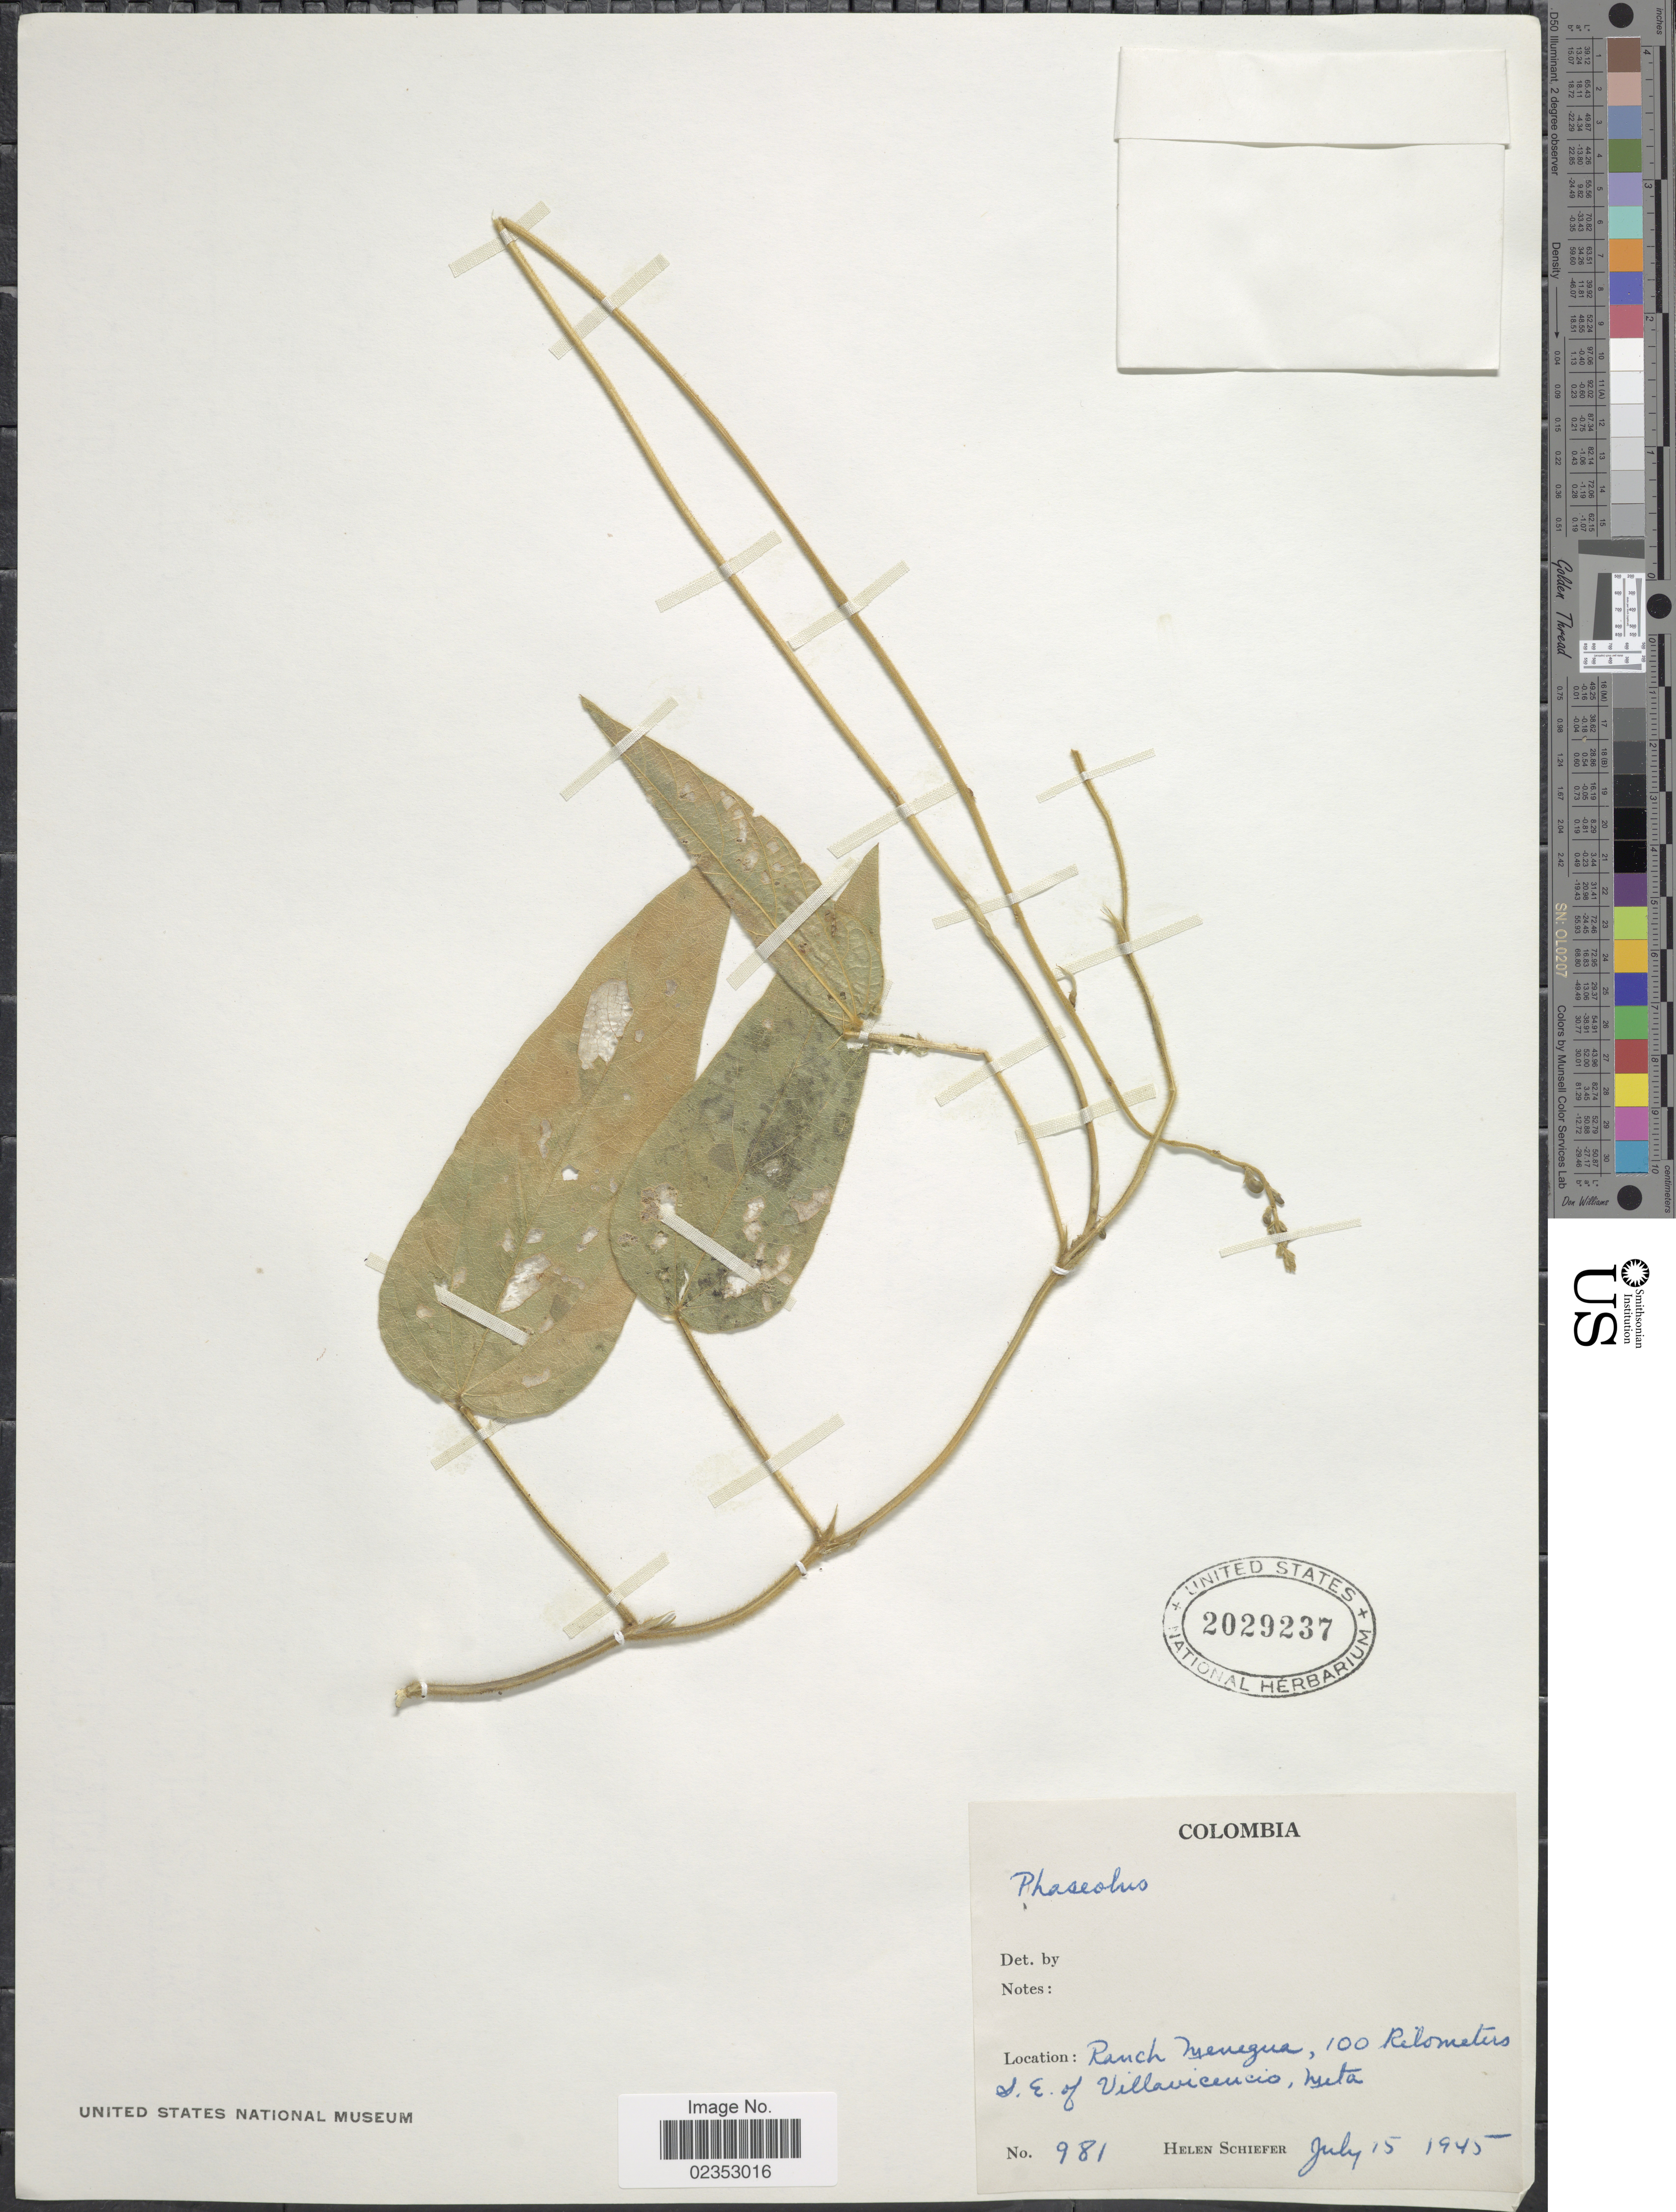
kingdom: Plantae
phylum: Tracheophyta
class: Magnoliopsida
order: Fabales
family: Fabaceae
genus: Macroptilium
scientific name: Macroptilium monophyllum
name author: (Benth.) Maréchal & Baudet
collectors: H. Schiefer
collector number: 981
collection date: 1945-07-15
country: Colombia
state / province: Meta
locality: Ranch Menegua, 100 kilometers S.E. of Villavicencio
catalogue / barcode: US 2029237